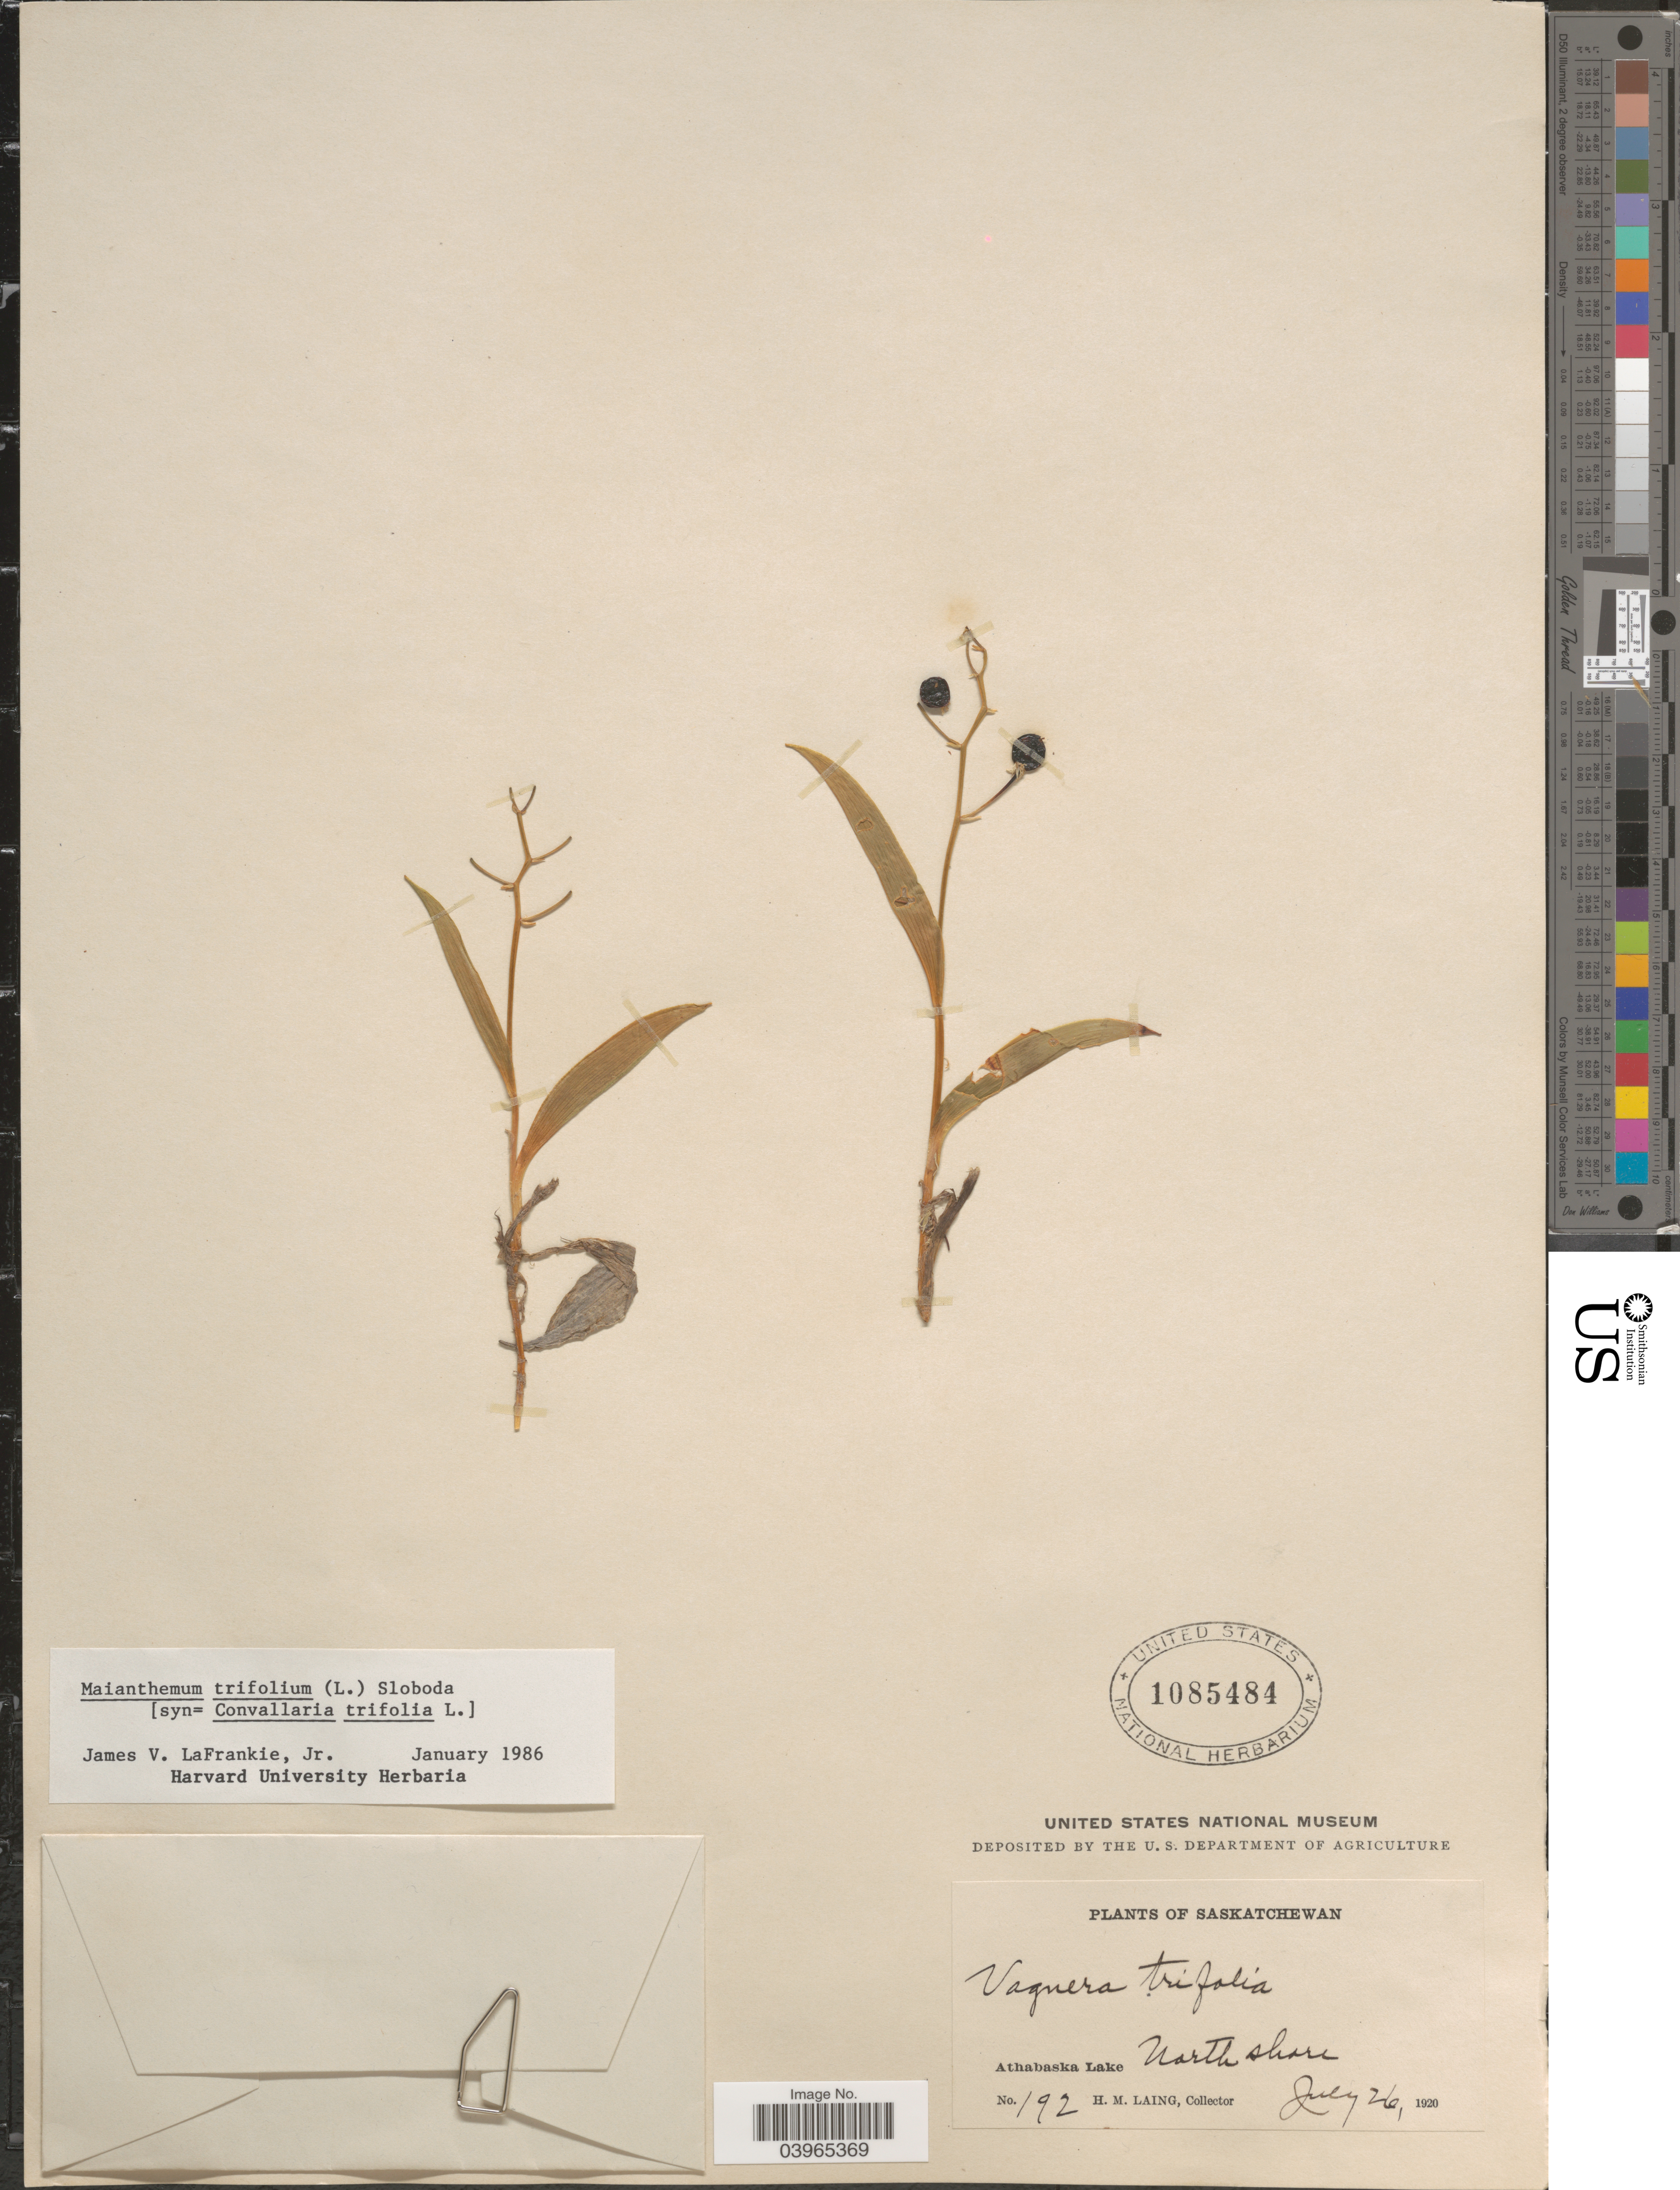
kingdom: Plantae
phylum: Tracheophyta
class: Liliopsida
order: Asparagales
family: Asparagaceae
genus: Maianthemum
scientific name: Maianthemum trifolium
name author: (L.) Sloboda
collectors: H. Laing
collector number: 192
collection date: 1920-07-26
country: Canada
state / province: Saskatchewan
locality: Athabaske Lake North shore.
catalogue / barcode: US 1085484